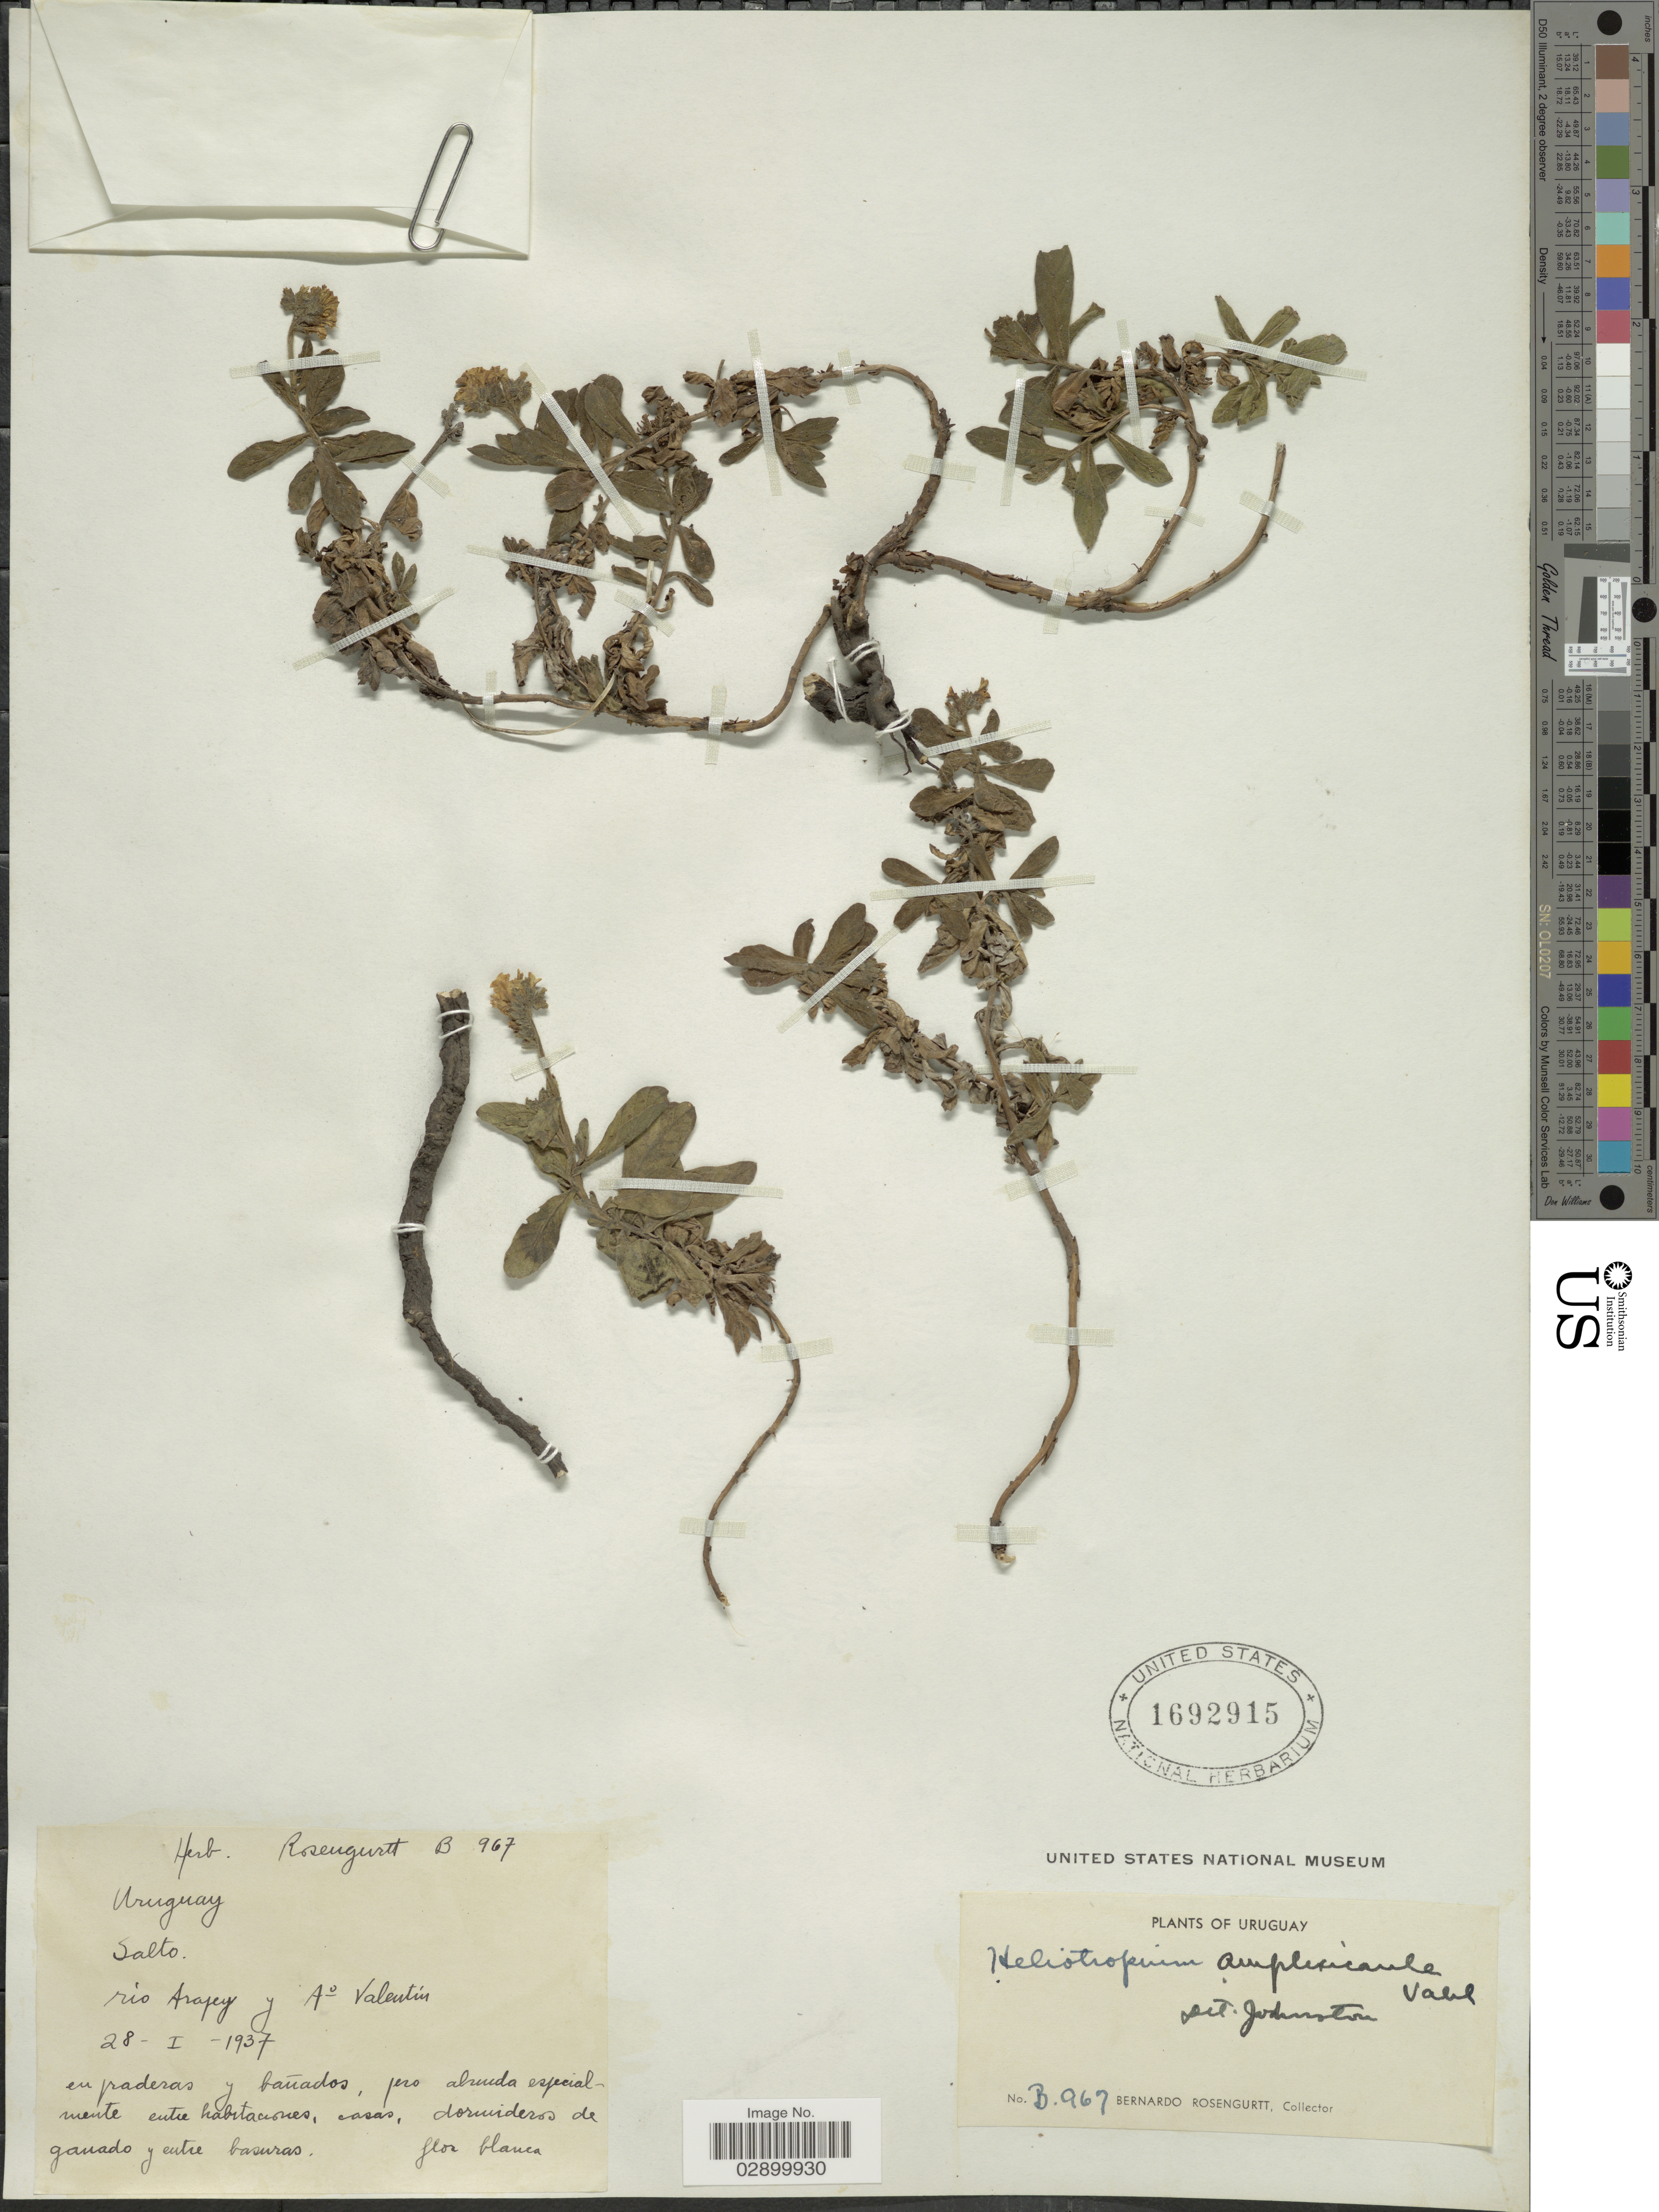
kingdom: Plantae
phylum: Tracheophyta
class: Magnoliopsida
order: Boraginales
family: Heliotropiaceae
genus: Heliotropium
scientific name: Heliotropium amplexicaule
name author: Vahl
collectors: B. Rosengurtt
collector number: B967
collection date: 1937-01-28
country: Uruguay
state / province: Salto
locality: Río Arapey y Ao Valentín.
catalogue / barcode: US 1692915